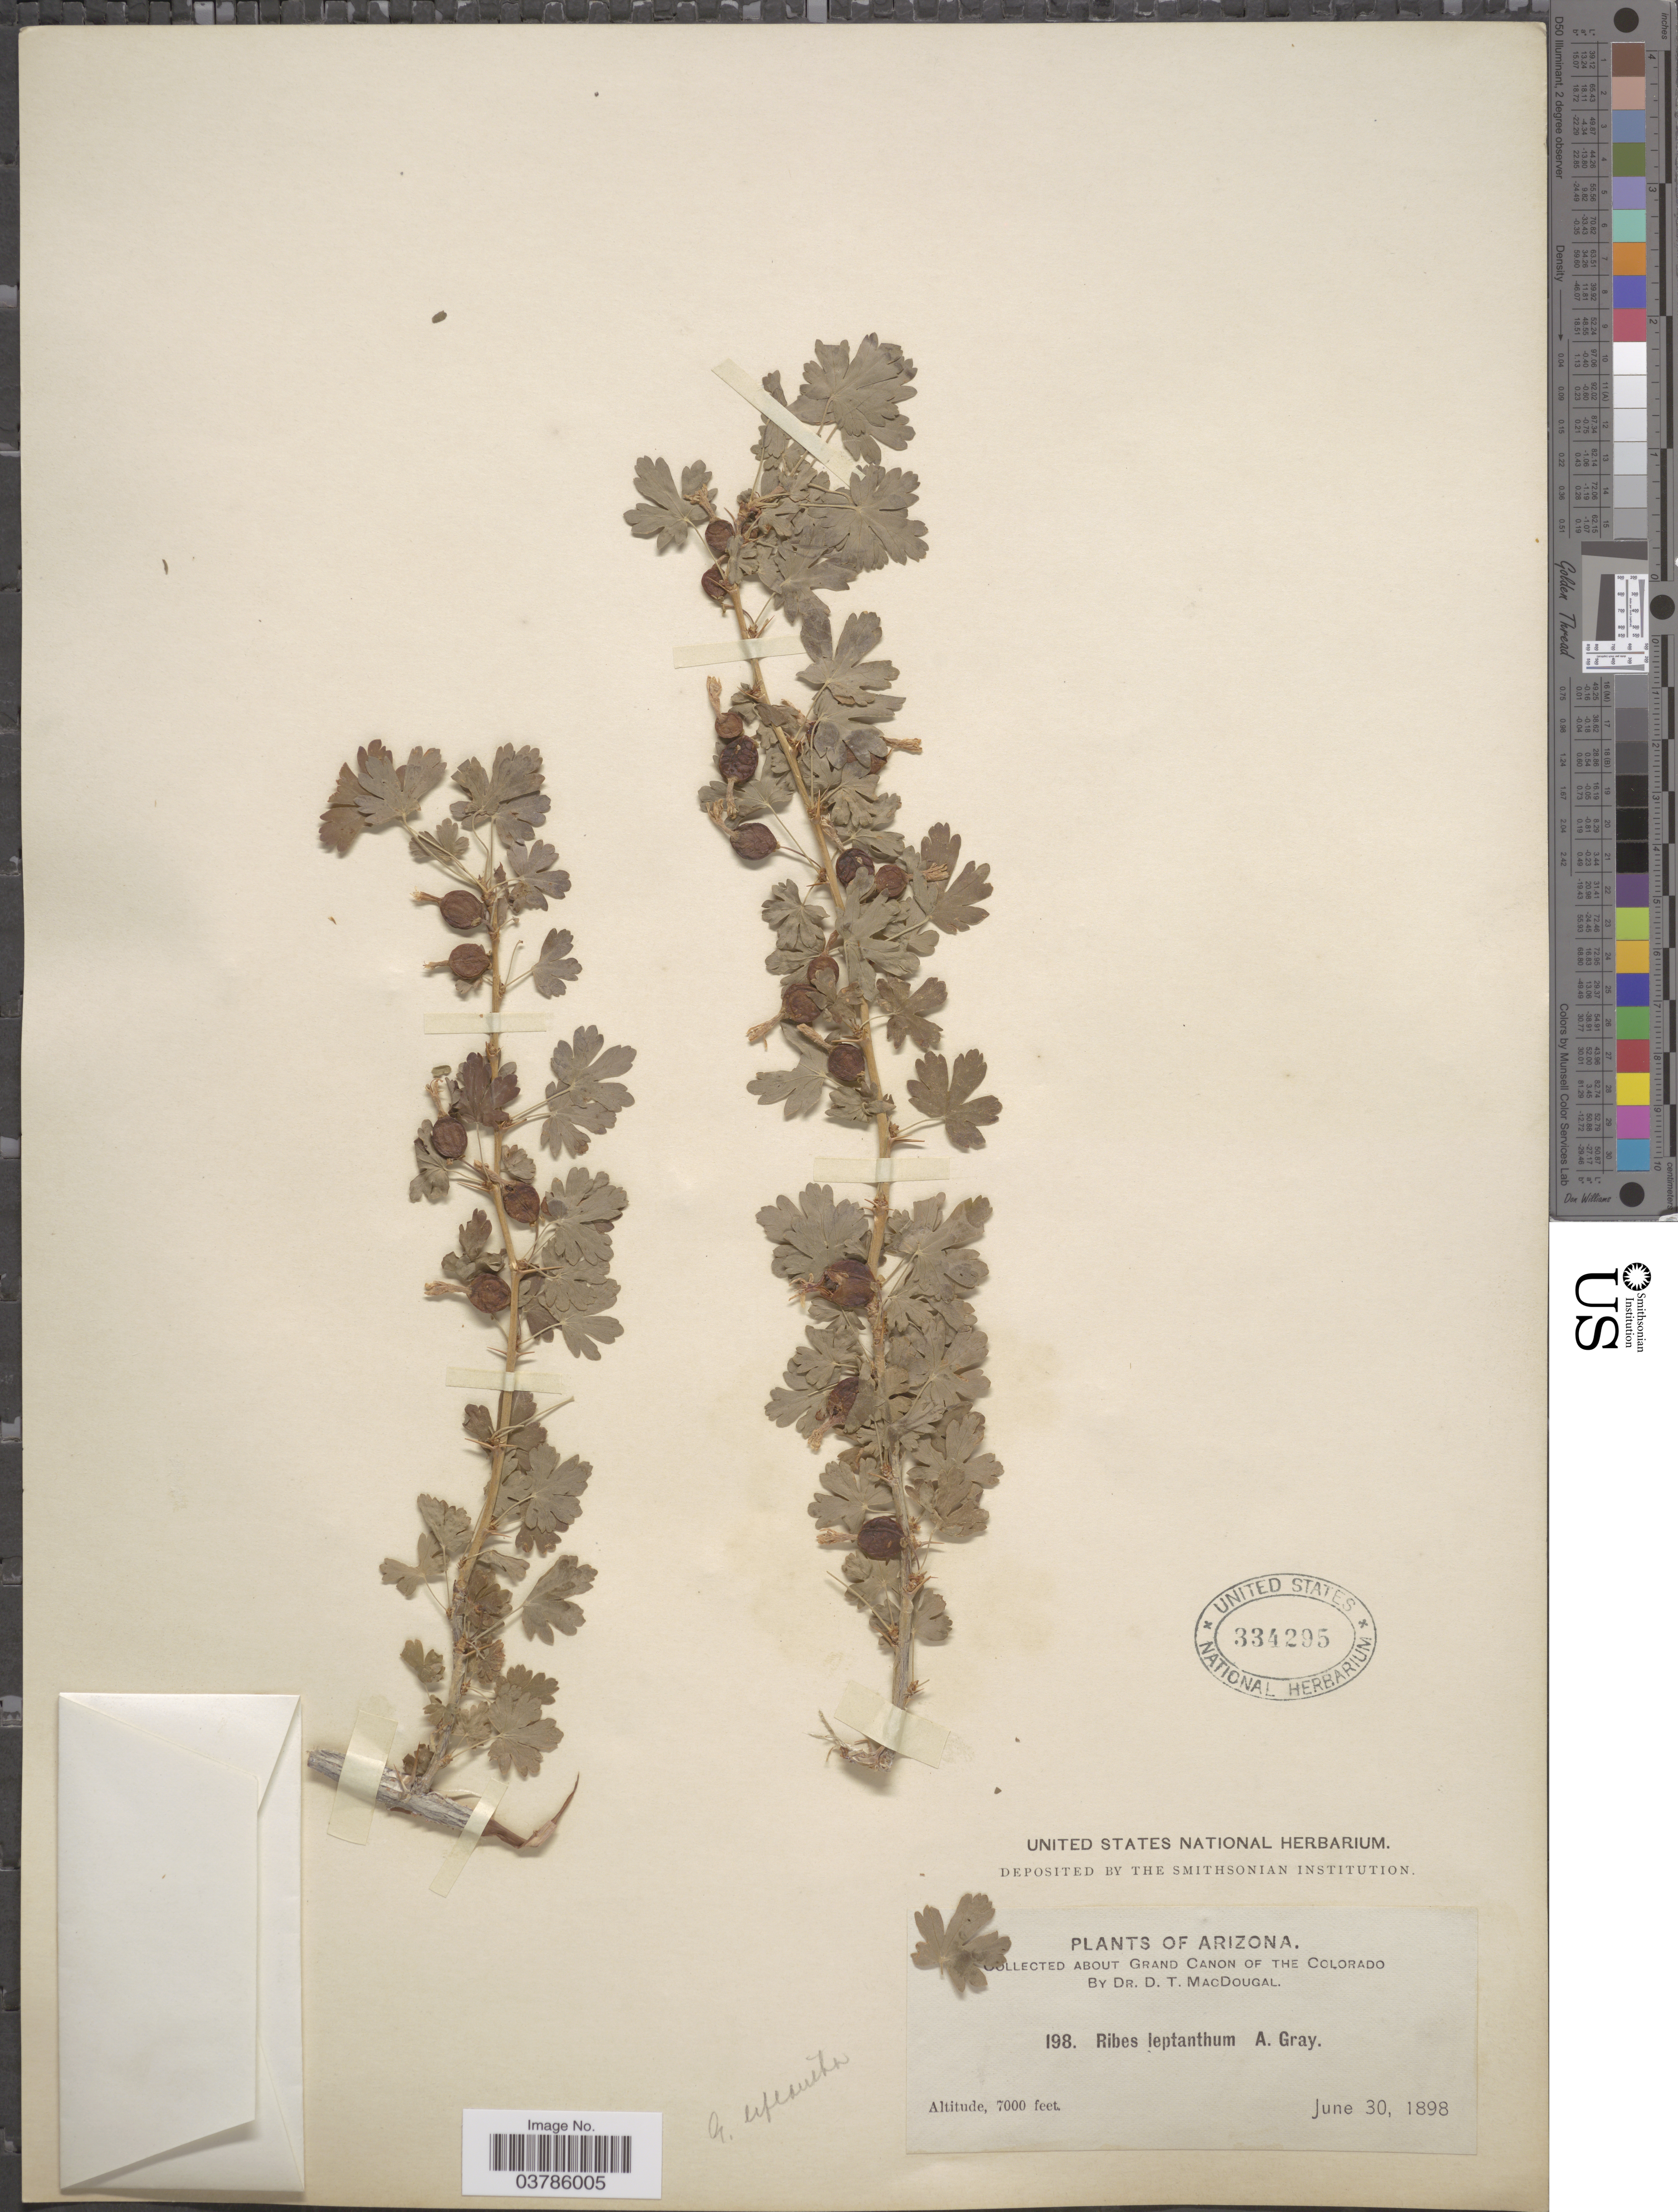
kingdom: Plantae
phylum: Tracheophyta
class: Magnoliopsida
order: Saxifragales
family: Grossulariaceae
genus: Ribes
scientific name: Ribes leptanthum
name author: A. Gray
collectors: D. T. MacDougal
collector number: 198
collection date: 1898-06-30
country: United States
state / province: Arizona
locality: About Grand Canon of the Colorado.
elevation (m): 2134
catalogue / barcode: US 334295